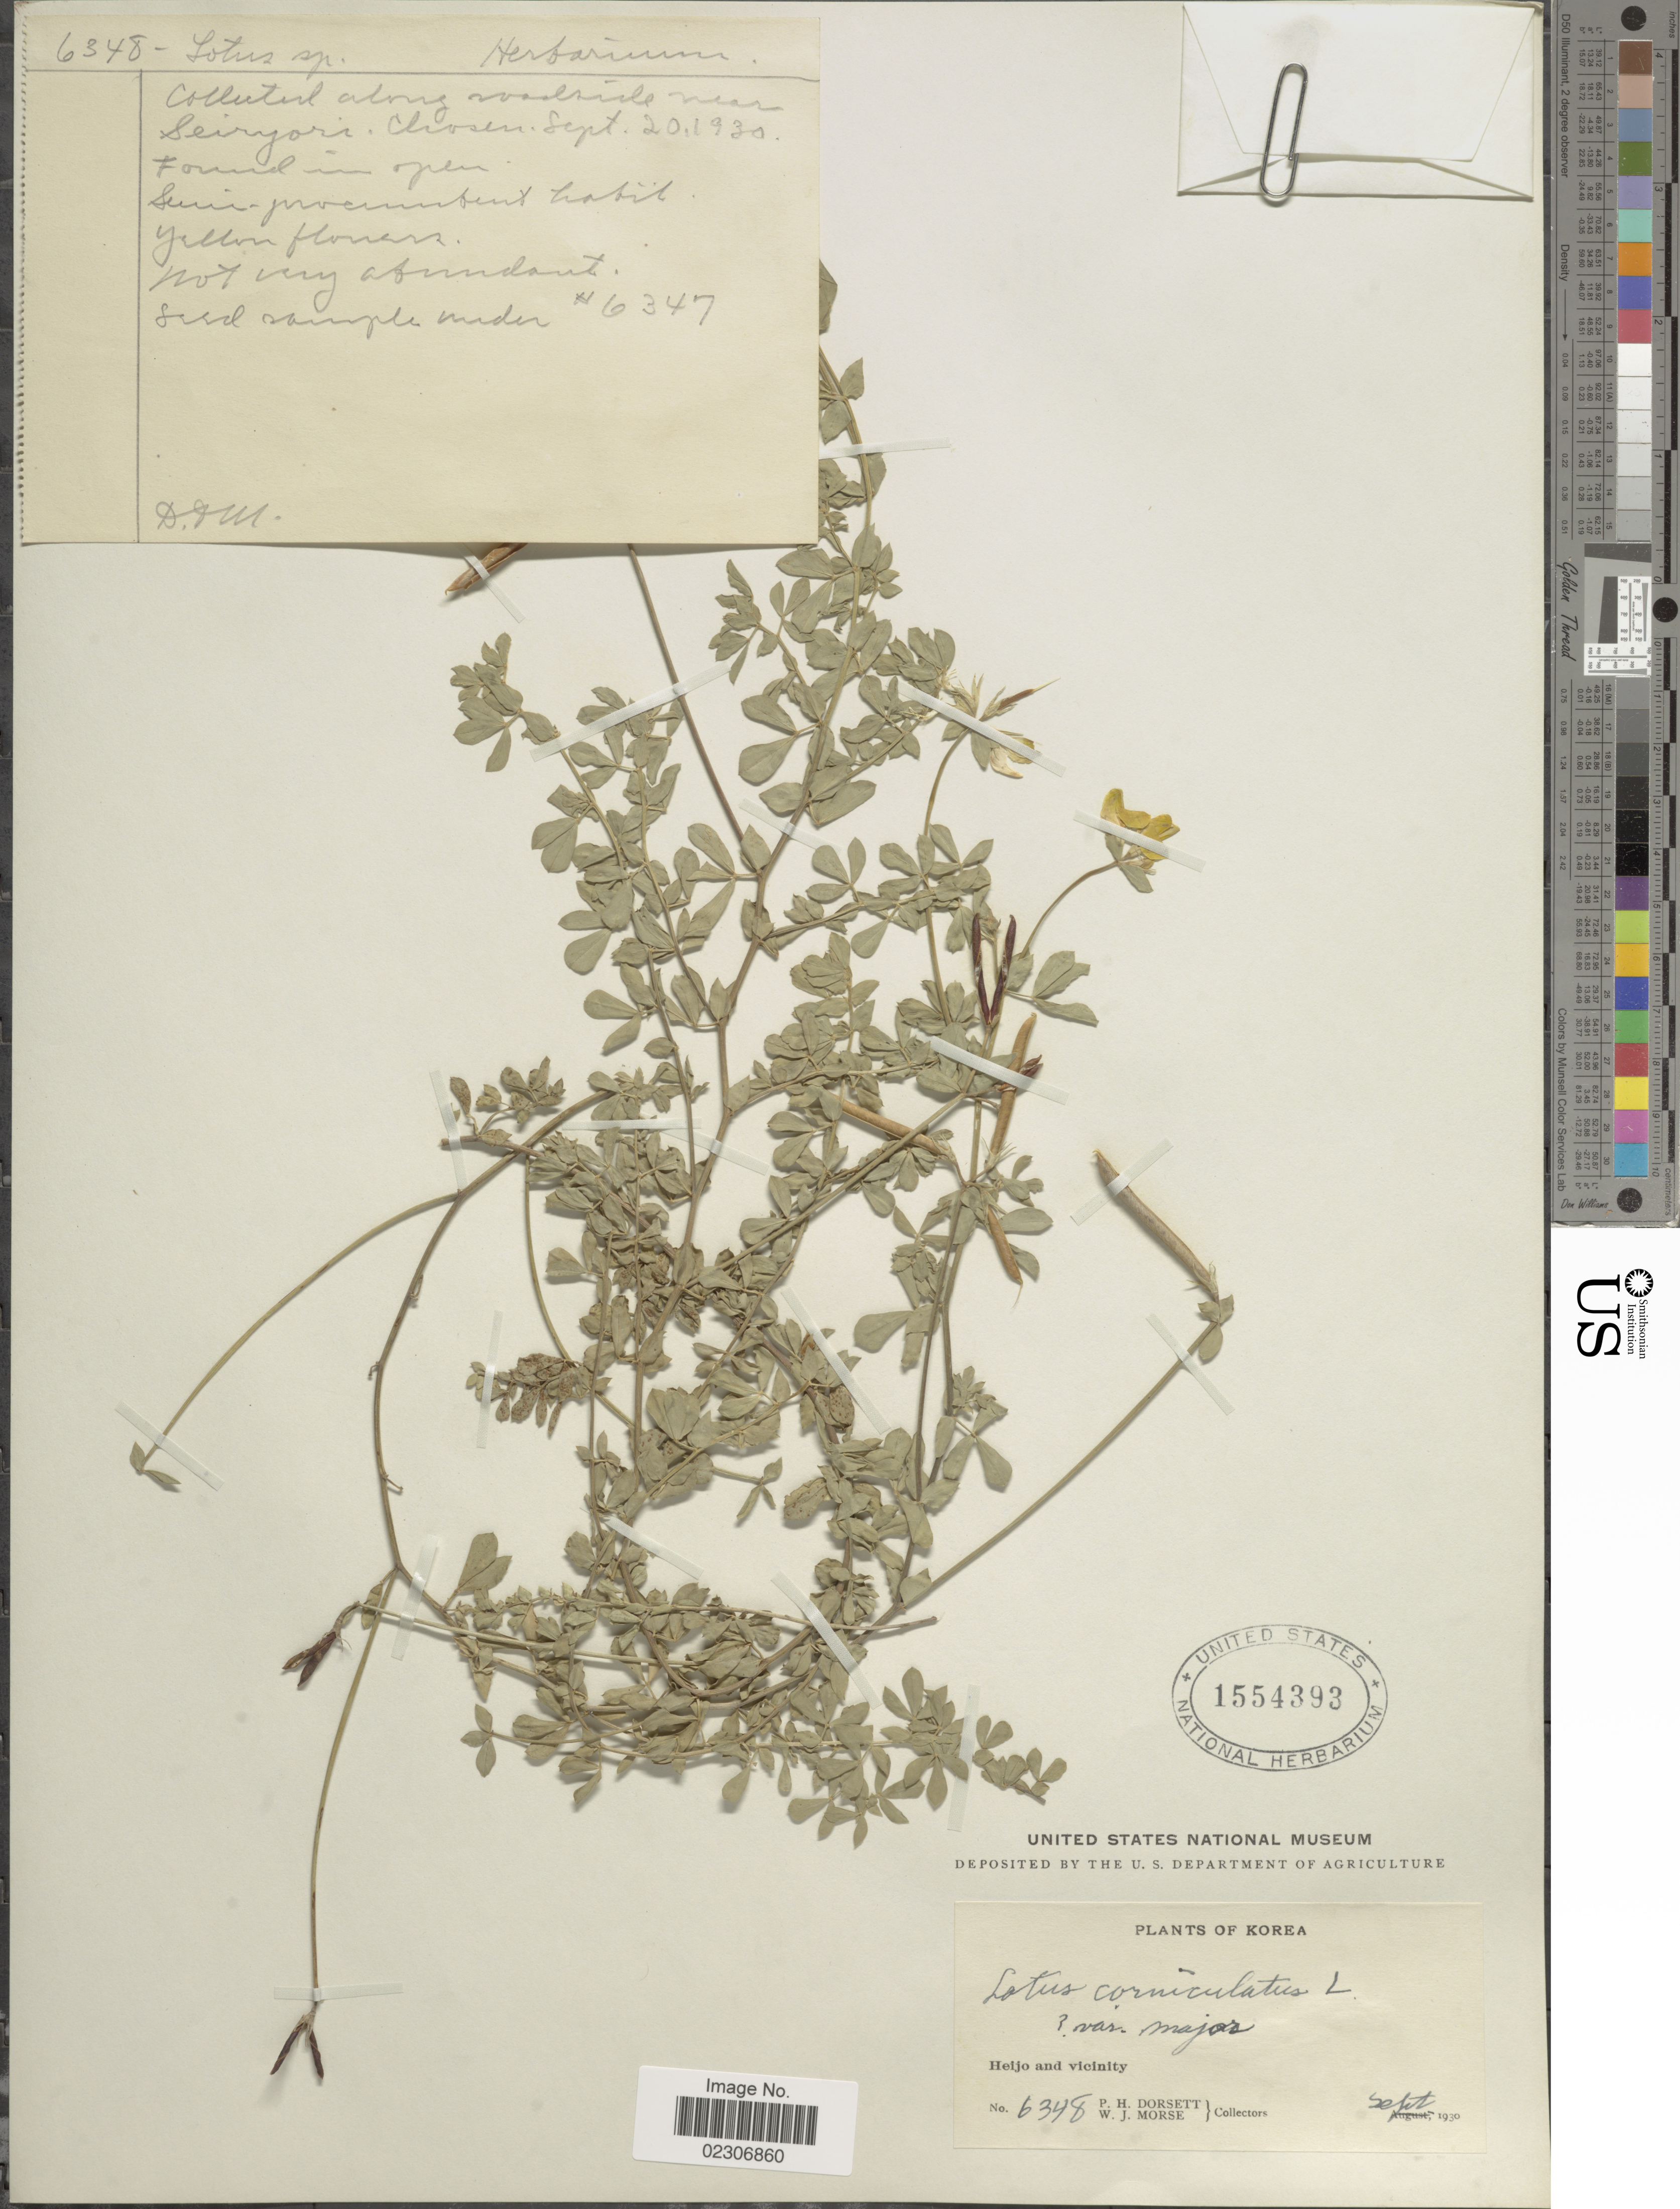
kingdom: Plantae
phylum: Tracheophyta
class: Magnoliopsida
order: Fabales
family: Fabaceae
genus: Lotus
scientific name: Lotus corniculatus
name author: L.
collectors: P. H. Dorsett & W. J. Morse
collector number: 6348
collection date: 1930-09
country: North Korea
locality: Korea, Heijo and vicinity.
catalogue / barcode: US 1554393